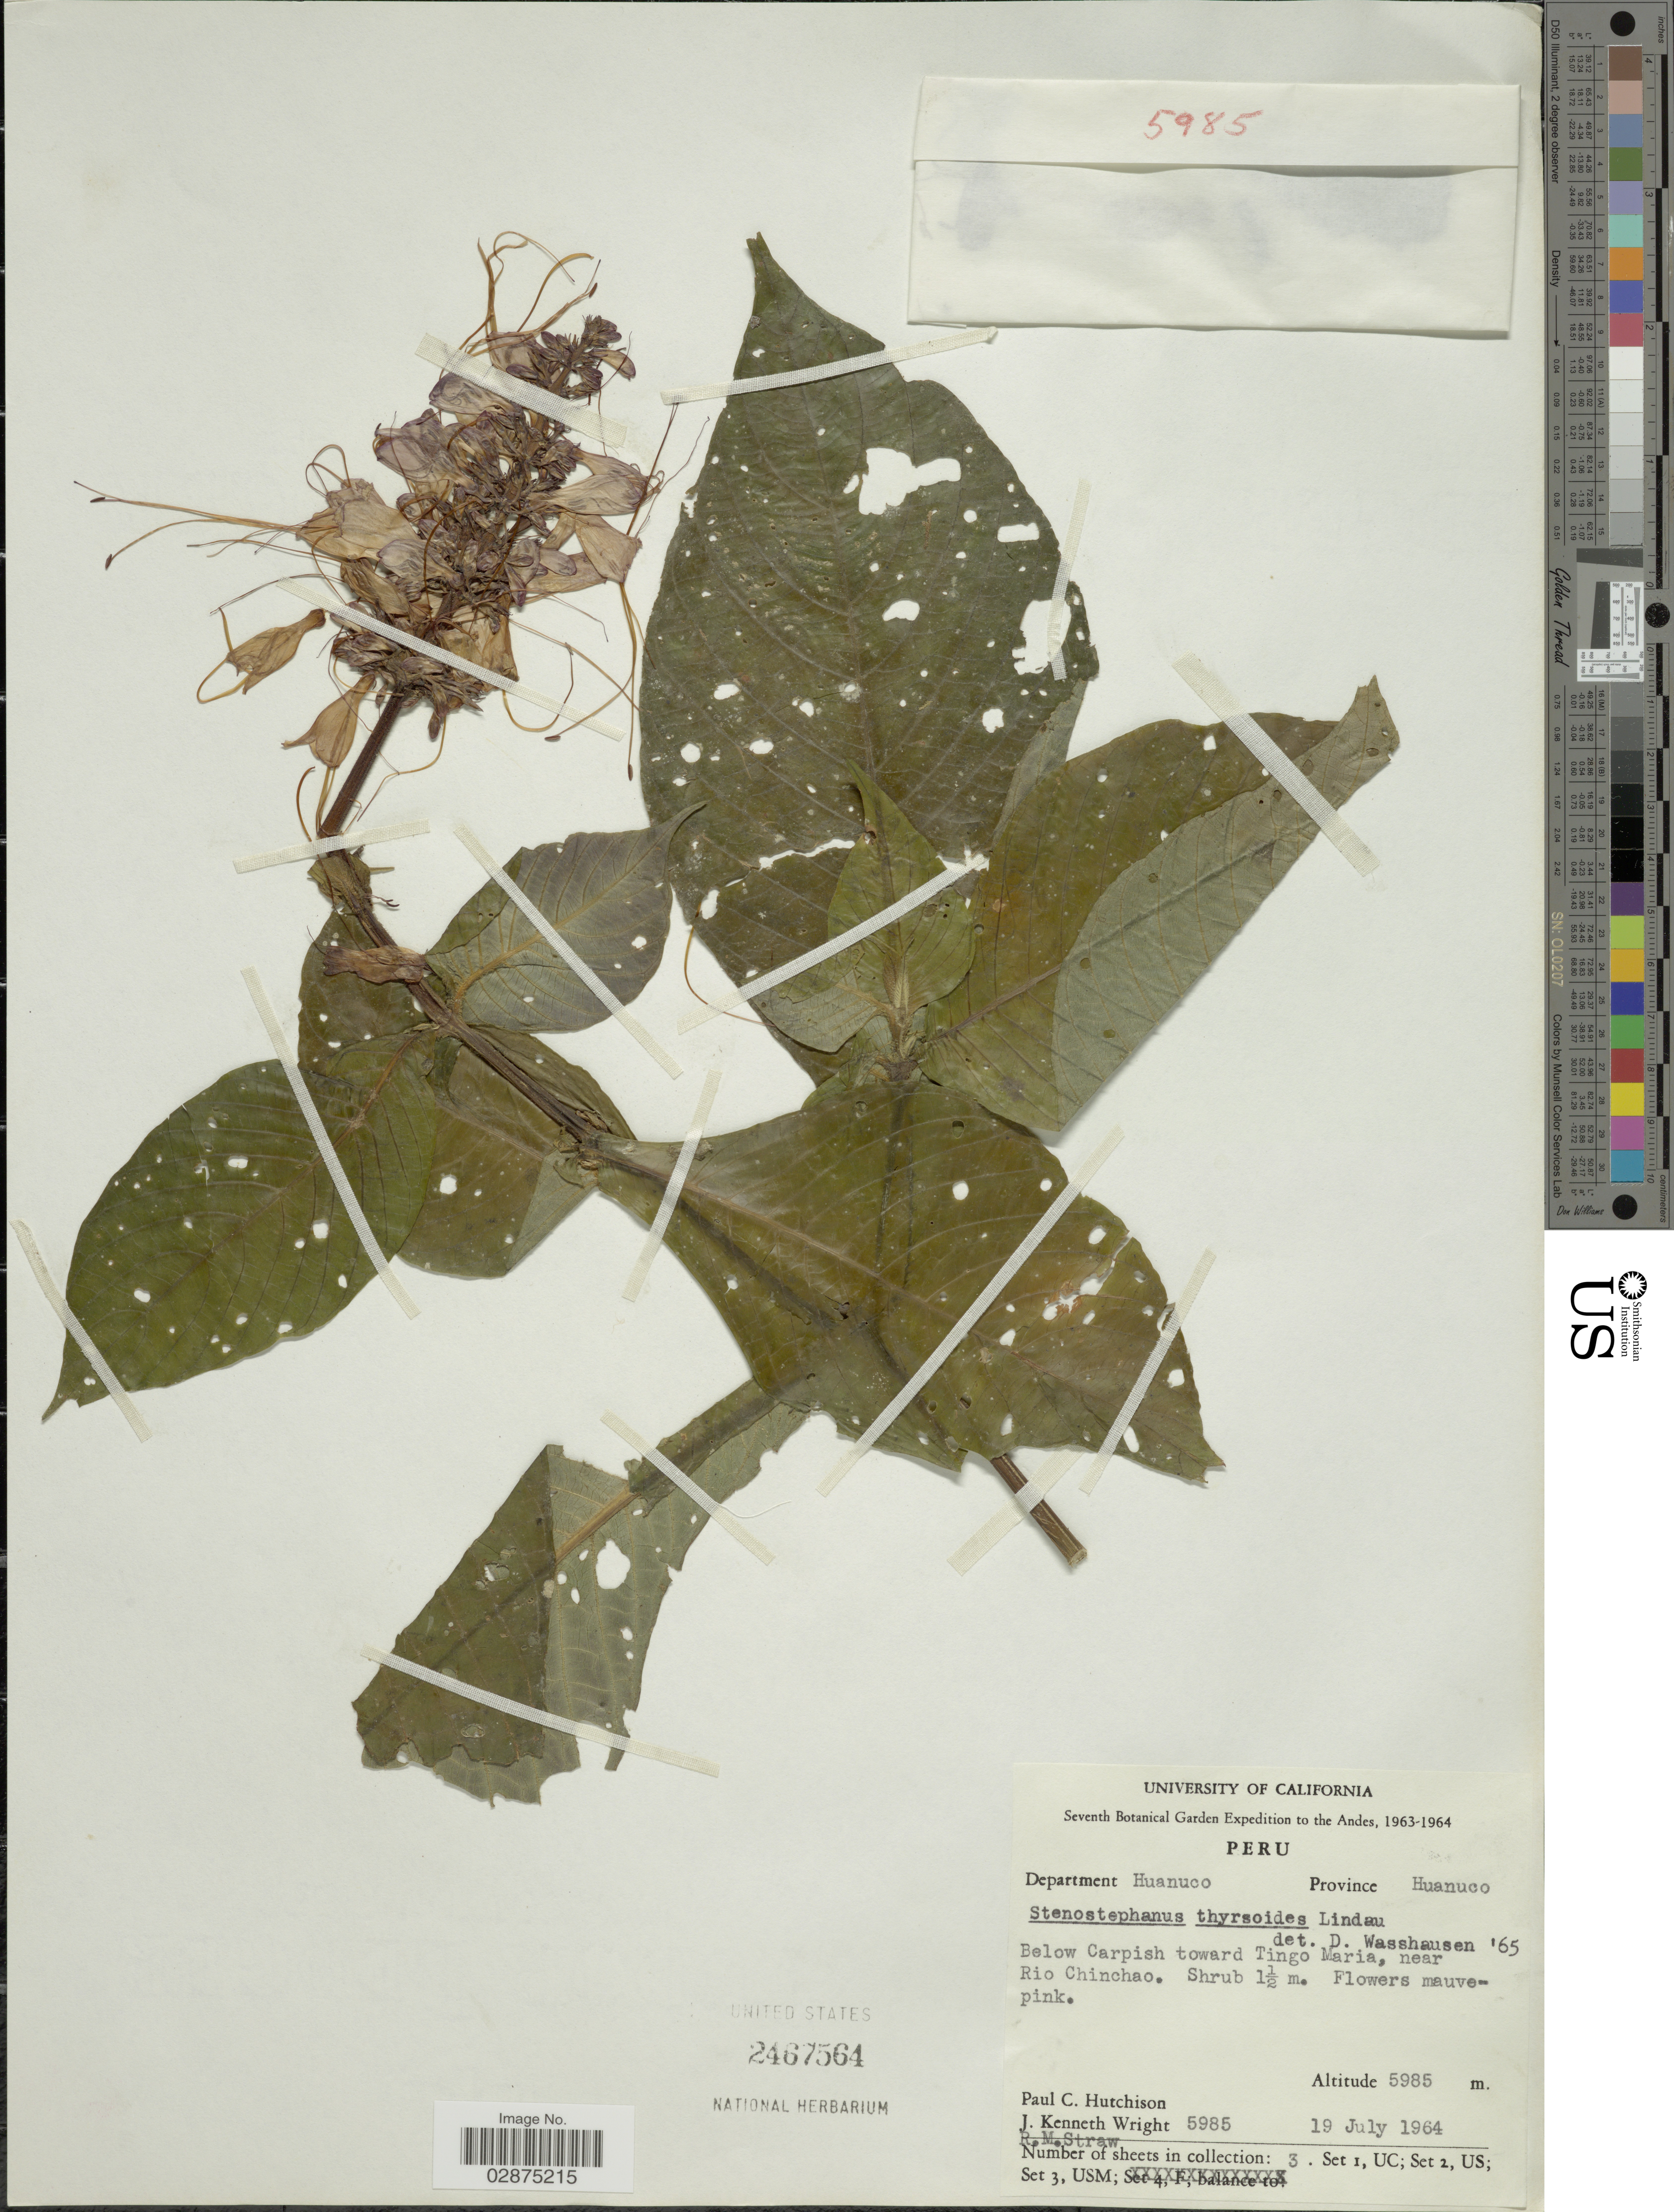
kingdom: Plantae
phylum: Tracheophyta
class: Magnoliopsida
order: Lamiales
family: Acanthaceae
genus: Stenostephanus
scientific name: Stenostephanus longistaminus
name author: (Ruiz & Pav.) V.M. Baum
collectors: P. C. Hutchison, J. K. Wright & R. M. Straw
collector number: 5985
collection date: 1964-07-19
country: Peru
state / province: Huánuco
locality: Andes. Department Huanuco. Below Carpish toward Tingo Maria, near Rio Chinchao.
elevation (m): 5985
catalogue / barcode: US 2467564